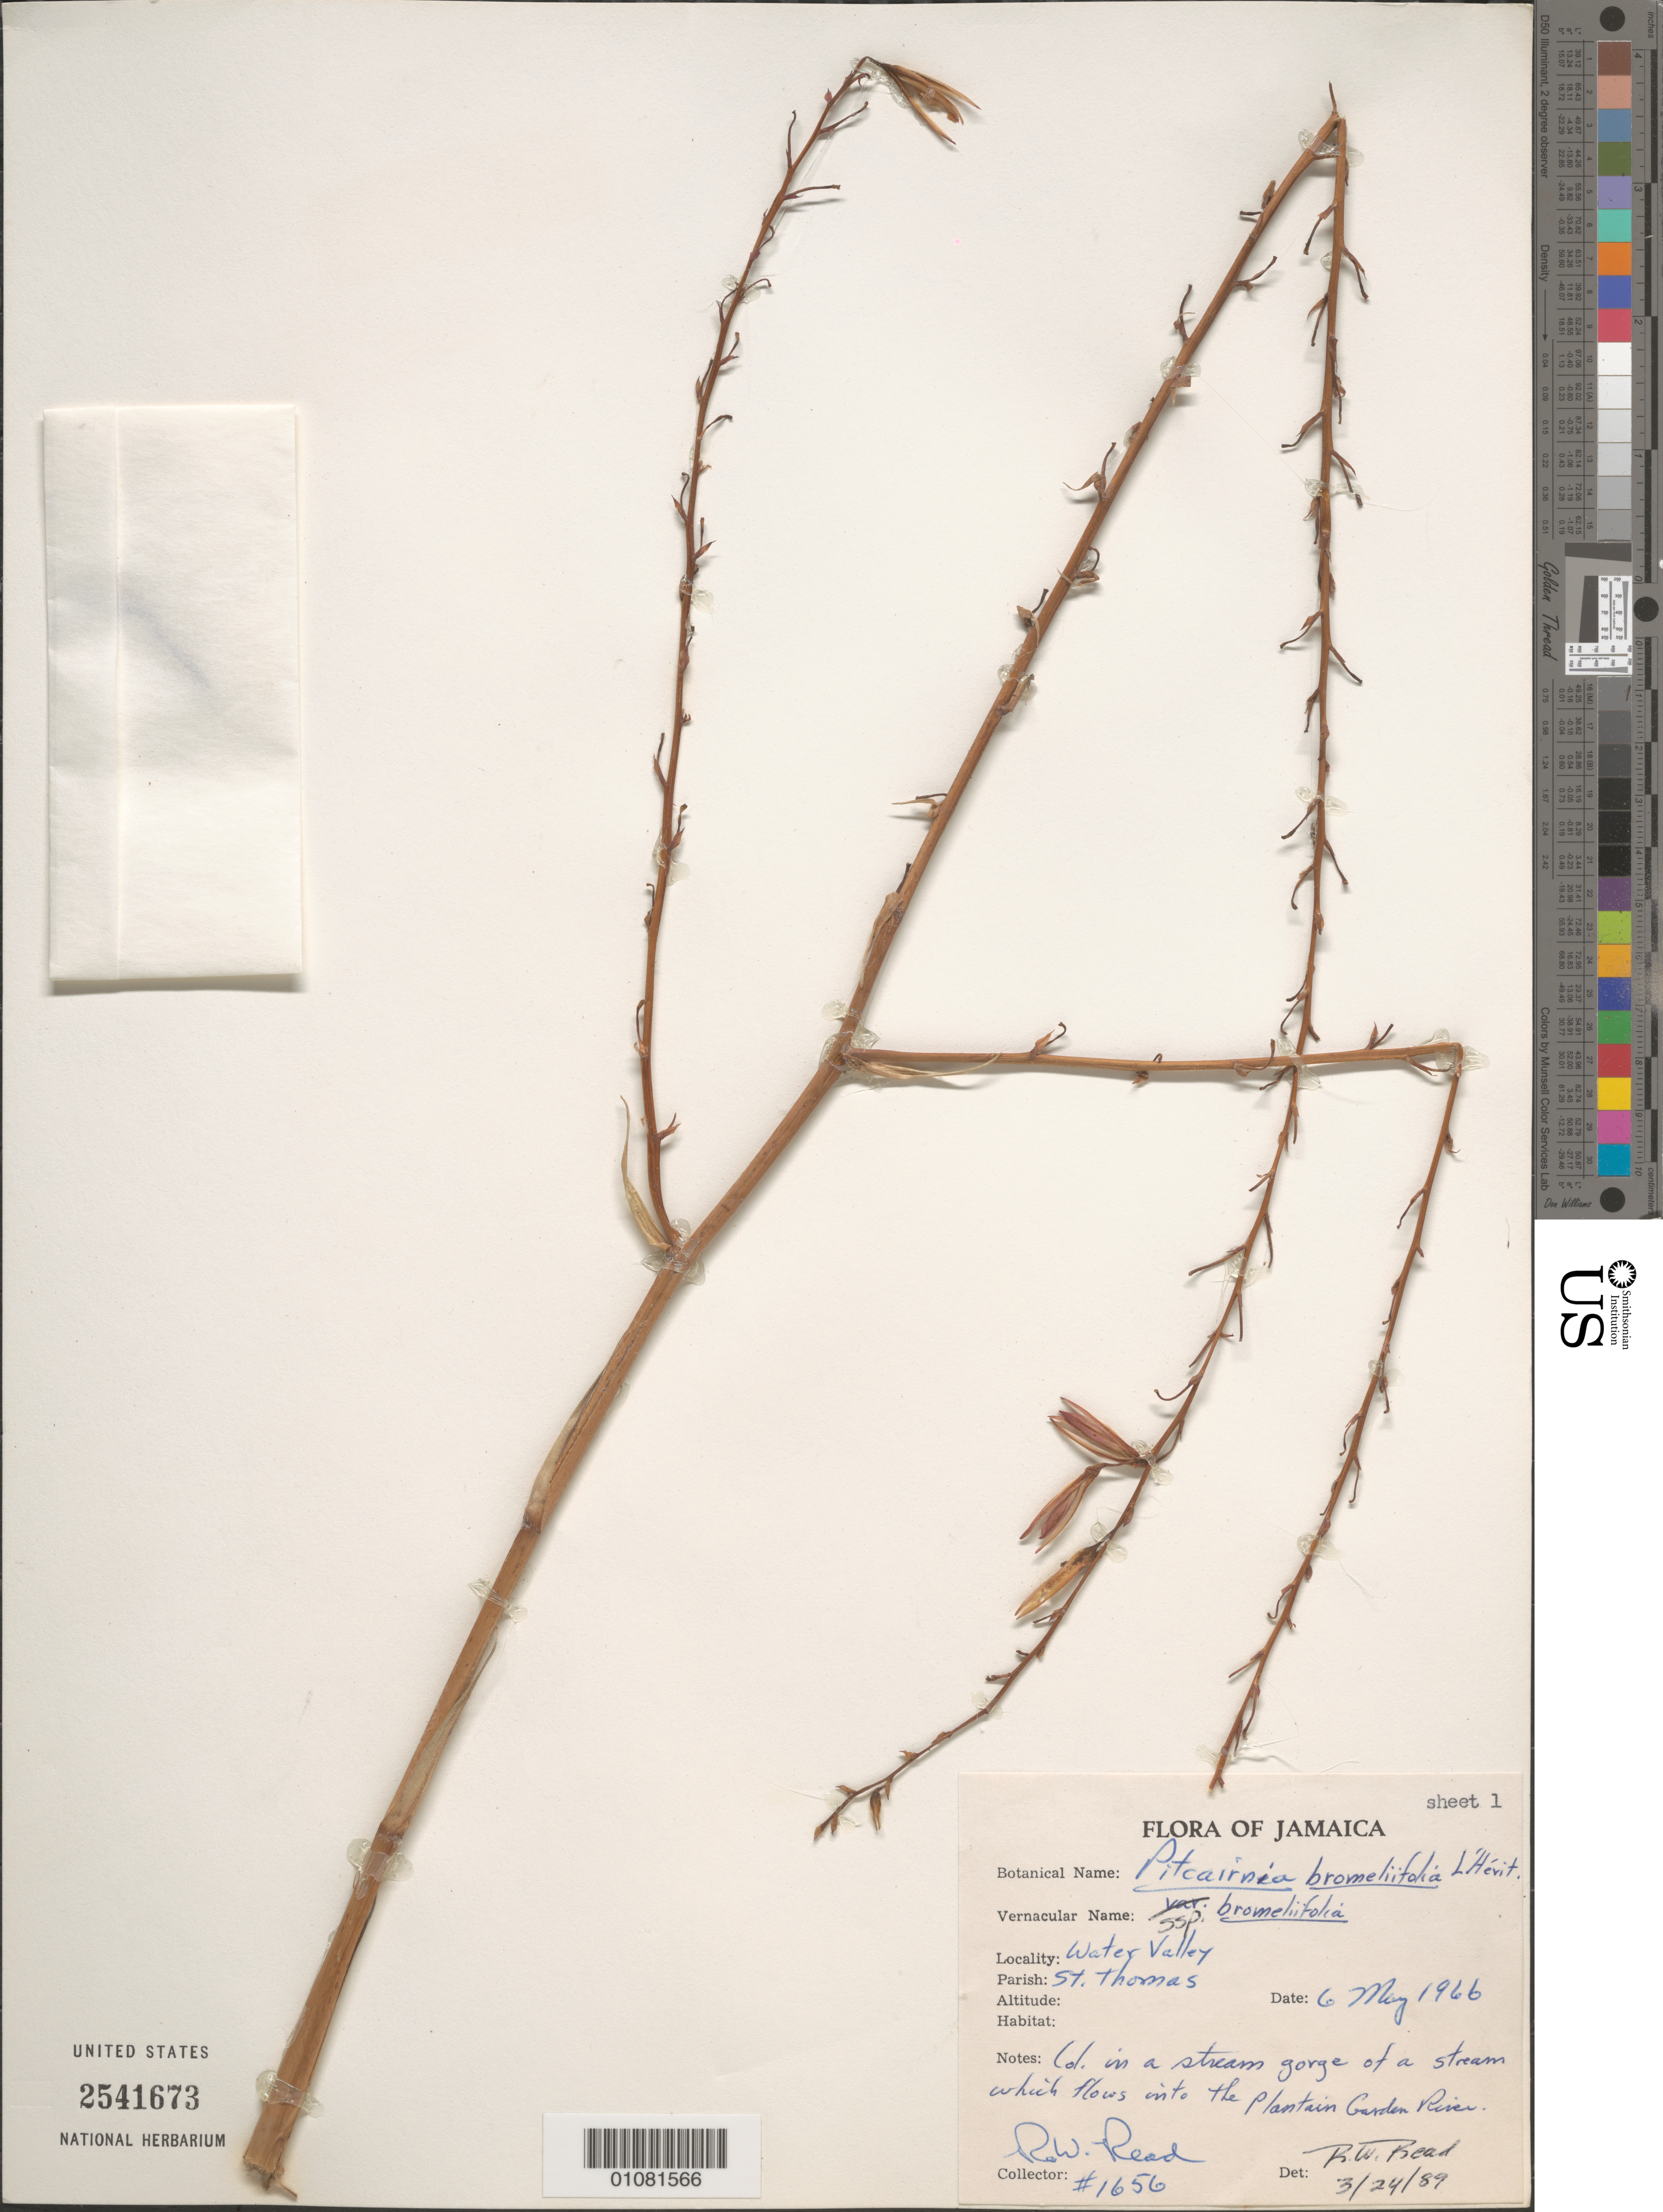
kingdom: Plantae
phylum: Tracheophyta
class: Liliopsida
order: Poales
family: Bromeliaceae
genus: Pitcairnia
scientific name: Pitcairnia bromeliifolia var. bromeliifolia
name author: L'Hér.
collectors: R. W. Read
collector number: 1656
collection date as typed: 06 May 1966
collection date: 1966-05-06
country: Jamaica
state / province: Saint Thomas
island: Jamaica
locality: Water Valley, col. in a stream gorge of a stream which flows into the Plantain Garden River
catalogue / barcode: US 2541673